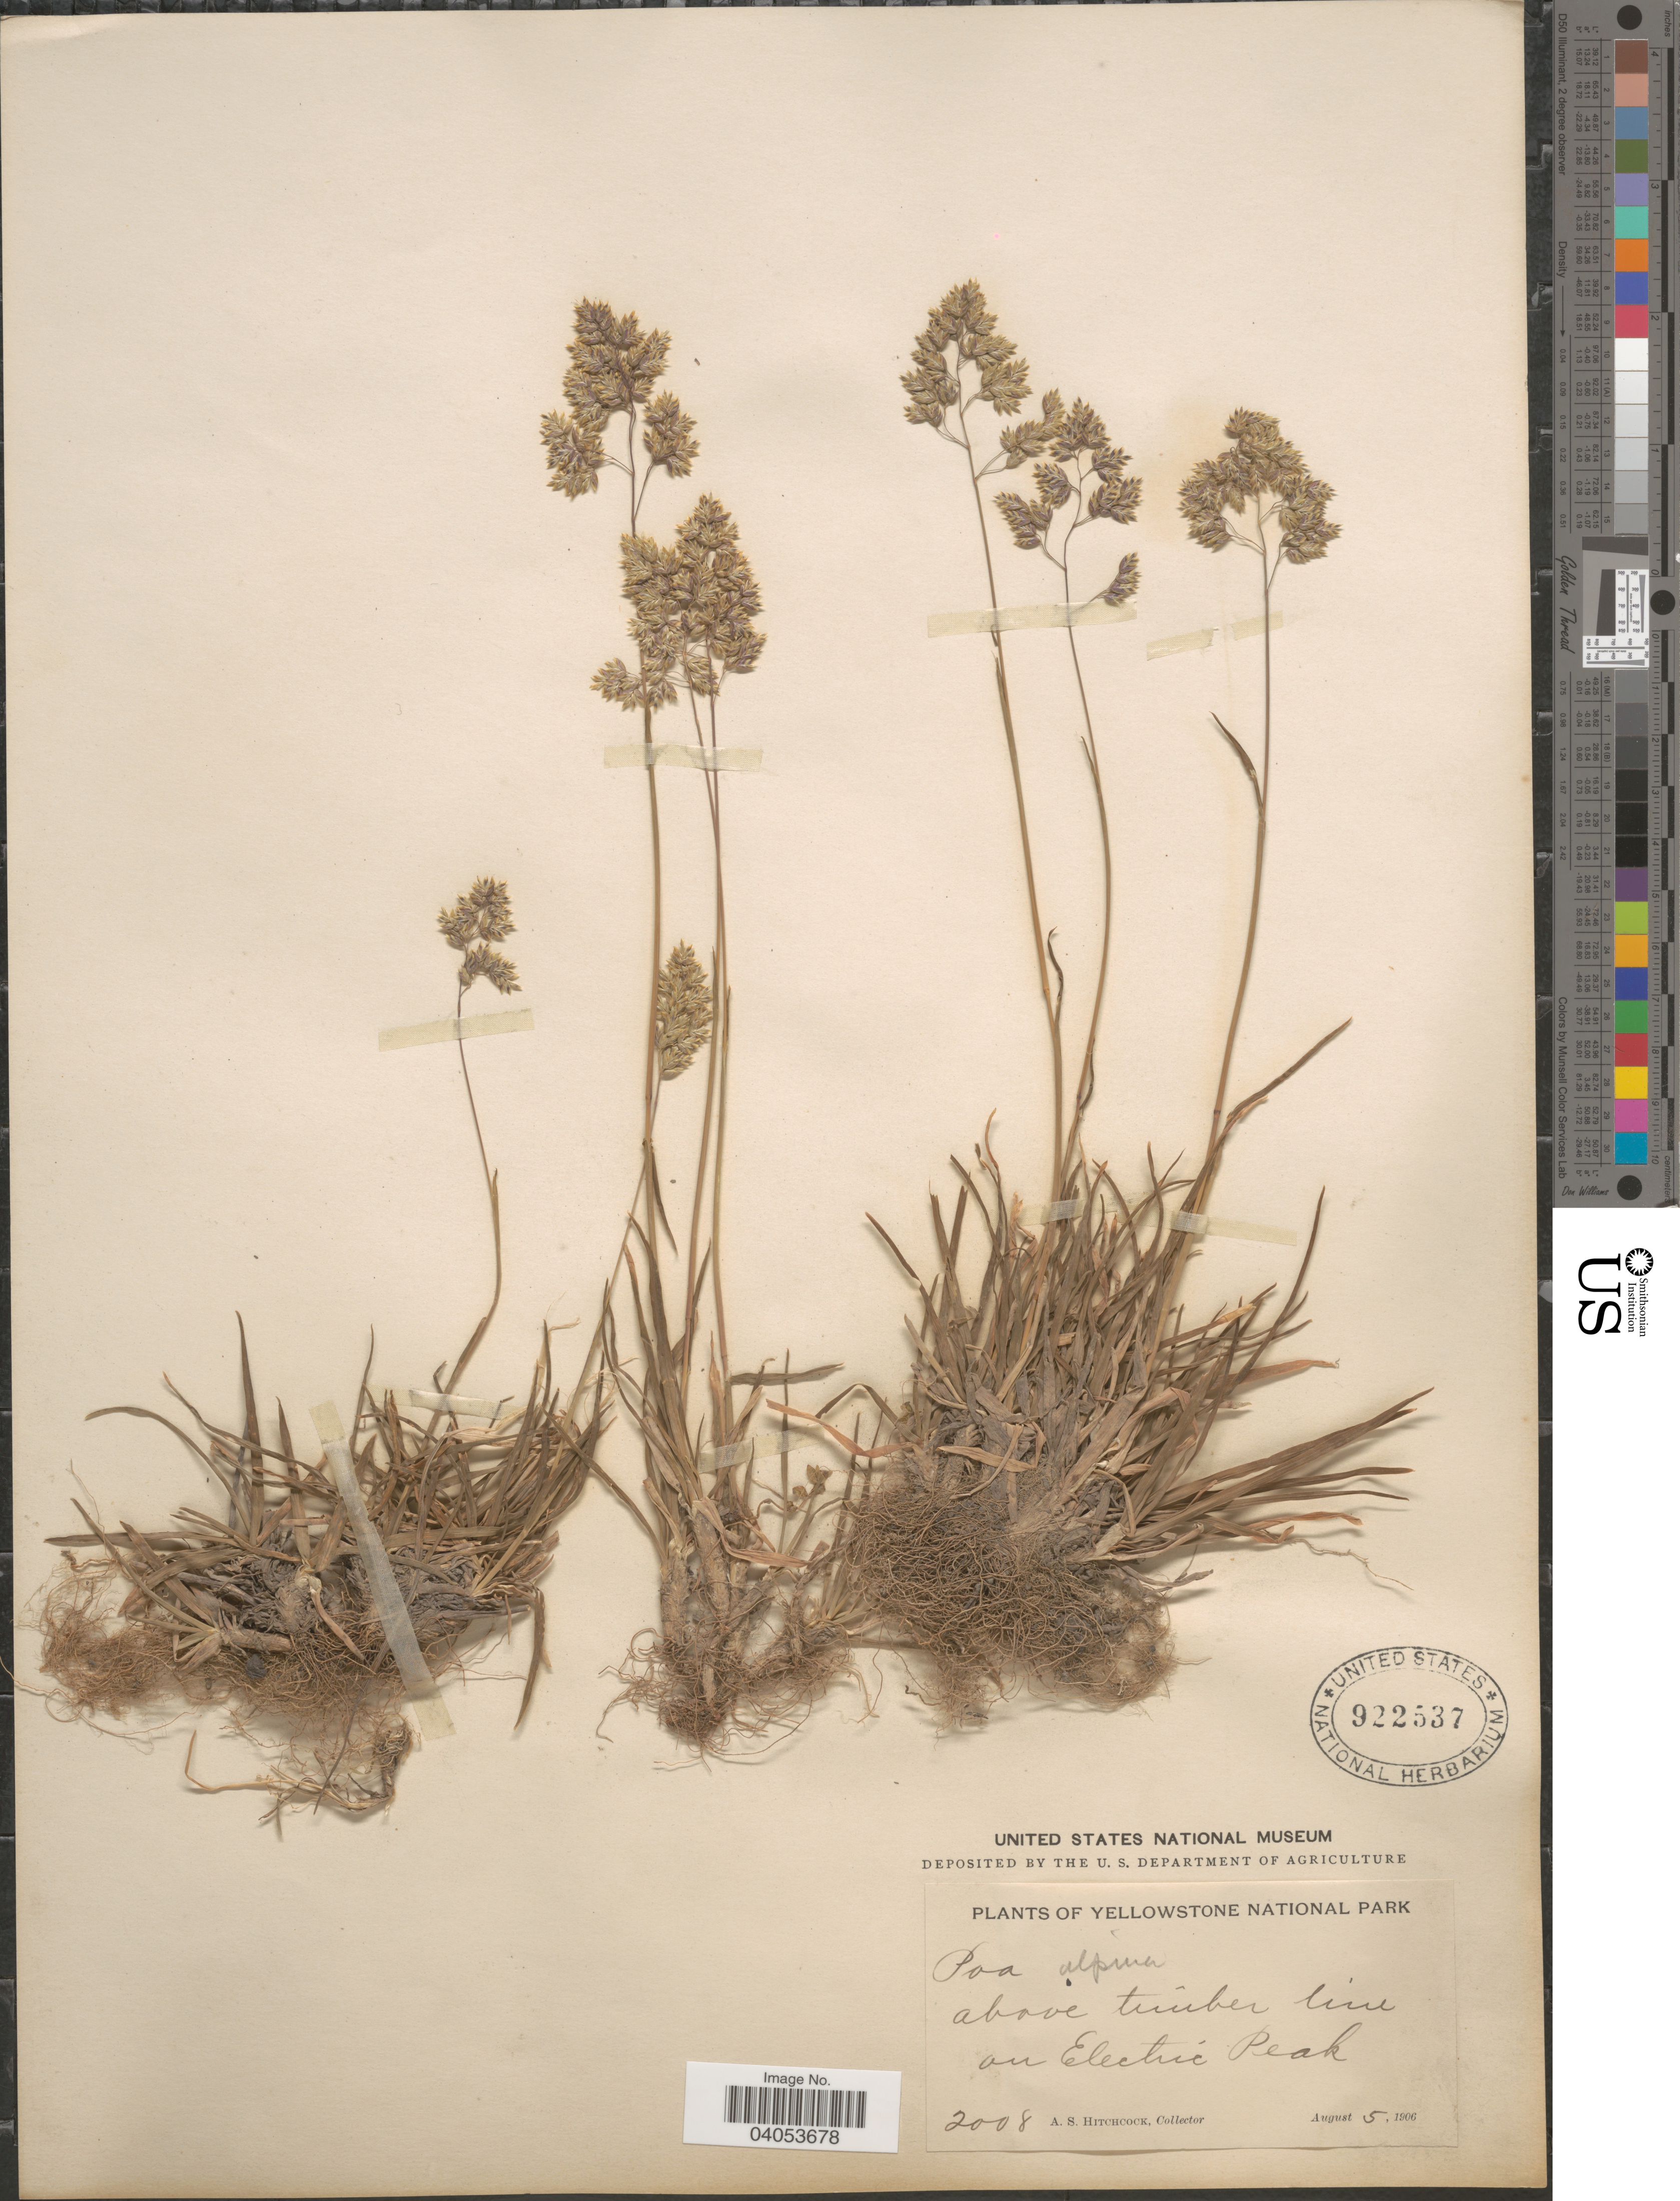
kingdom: Plantae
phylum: Tracheophyta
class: Liliopsida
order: Poales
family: Poaceae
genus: Poa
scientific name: Poa alpina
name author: L.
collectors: A. S. Hitchcock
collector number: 2008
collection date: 1906-08-05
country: United States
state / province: Montana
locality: Yellowstone National Park. Above timber line on Electric Peak.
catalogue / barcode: US 922537